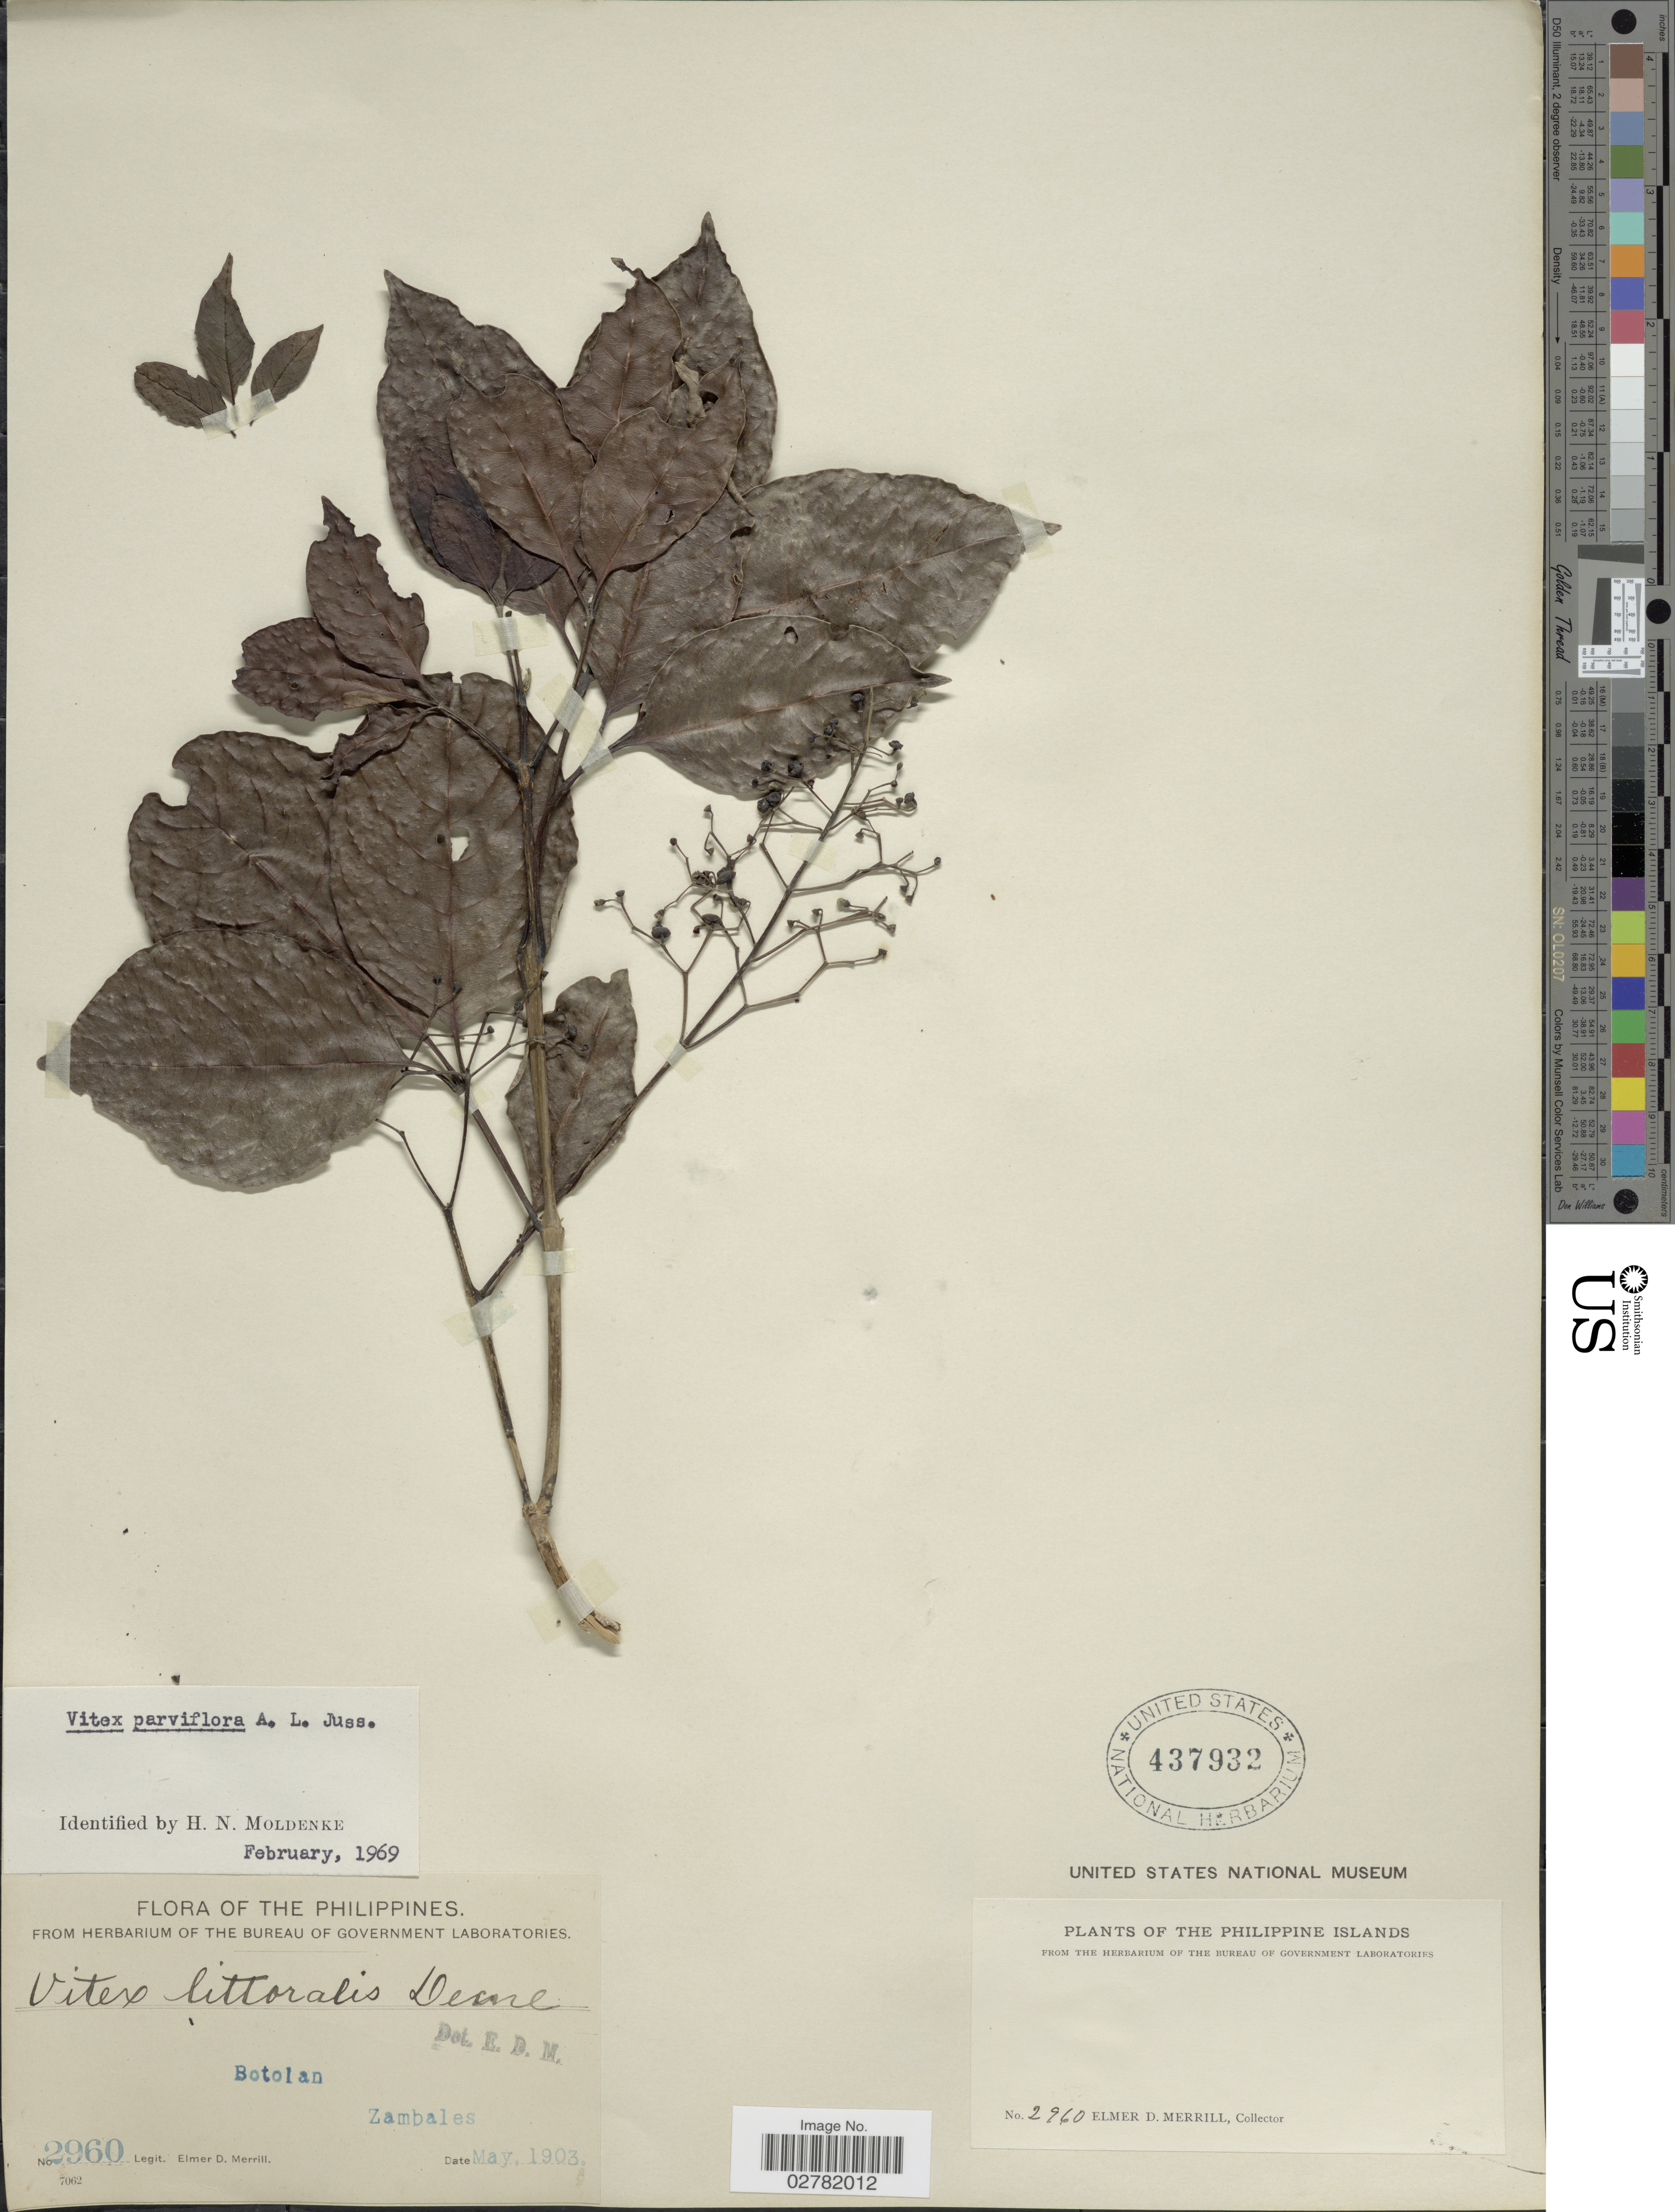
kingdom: Plantae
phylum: Tracheophyta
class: Magnoliopsida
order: Lamiales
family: Lamiaceae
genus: Vitex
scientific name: Vitex parviflora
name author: Juss.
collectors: E. D. Merrill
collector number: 2960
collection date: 1903-05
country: Philippines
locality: Botolan. Zambales.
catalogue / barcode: US 437932